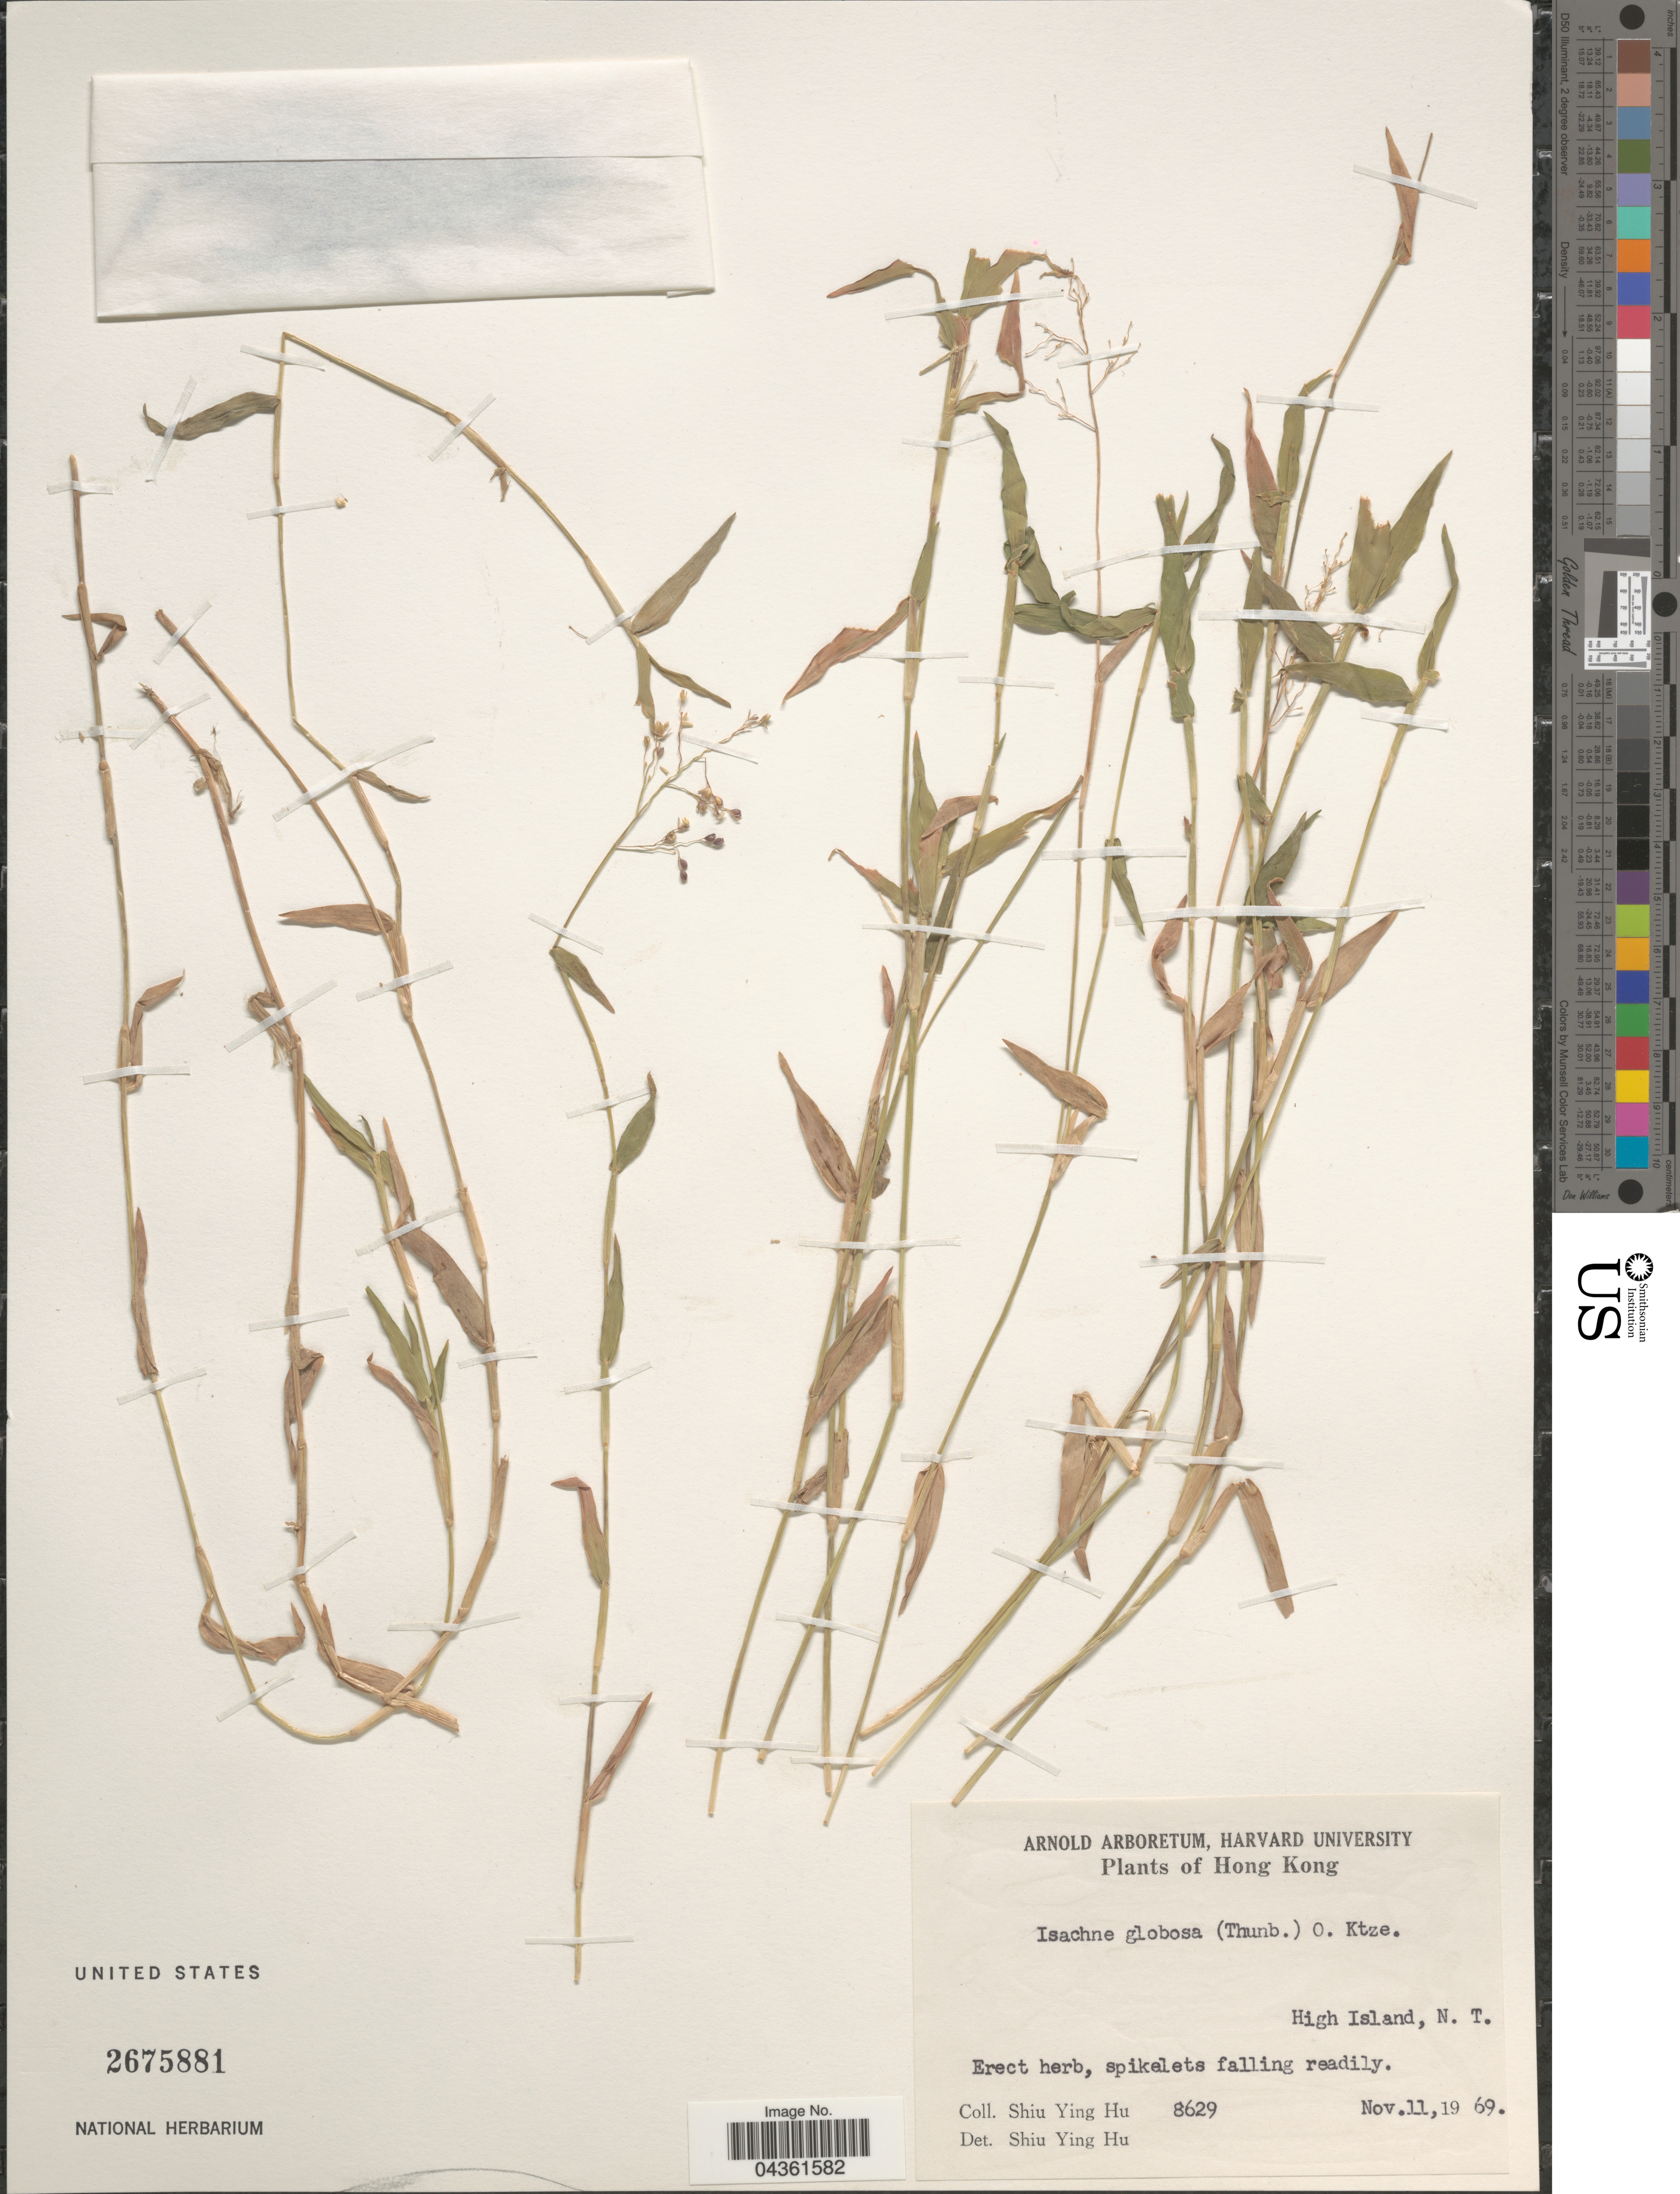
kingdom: Plantae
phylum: Tracheophyta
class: Liliopsida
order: Poales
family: Poaceae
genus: Isachne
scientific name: Isachne globosa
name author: (Thunb.) Kuntze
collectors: S. Y. Hu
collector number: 8629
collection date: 1969-11-11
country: China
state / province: Hong Kong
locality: High Island, N.T.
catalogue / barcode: US 2675881